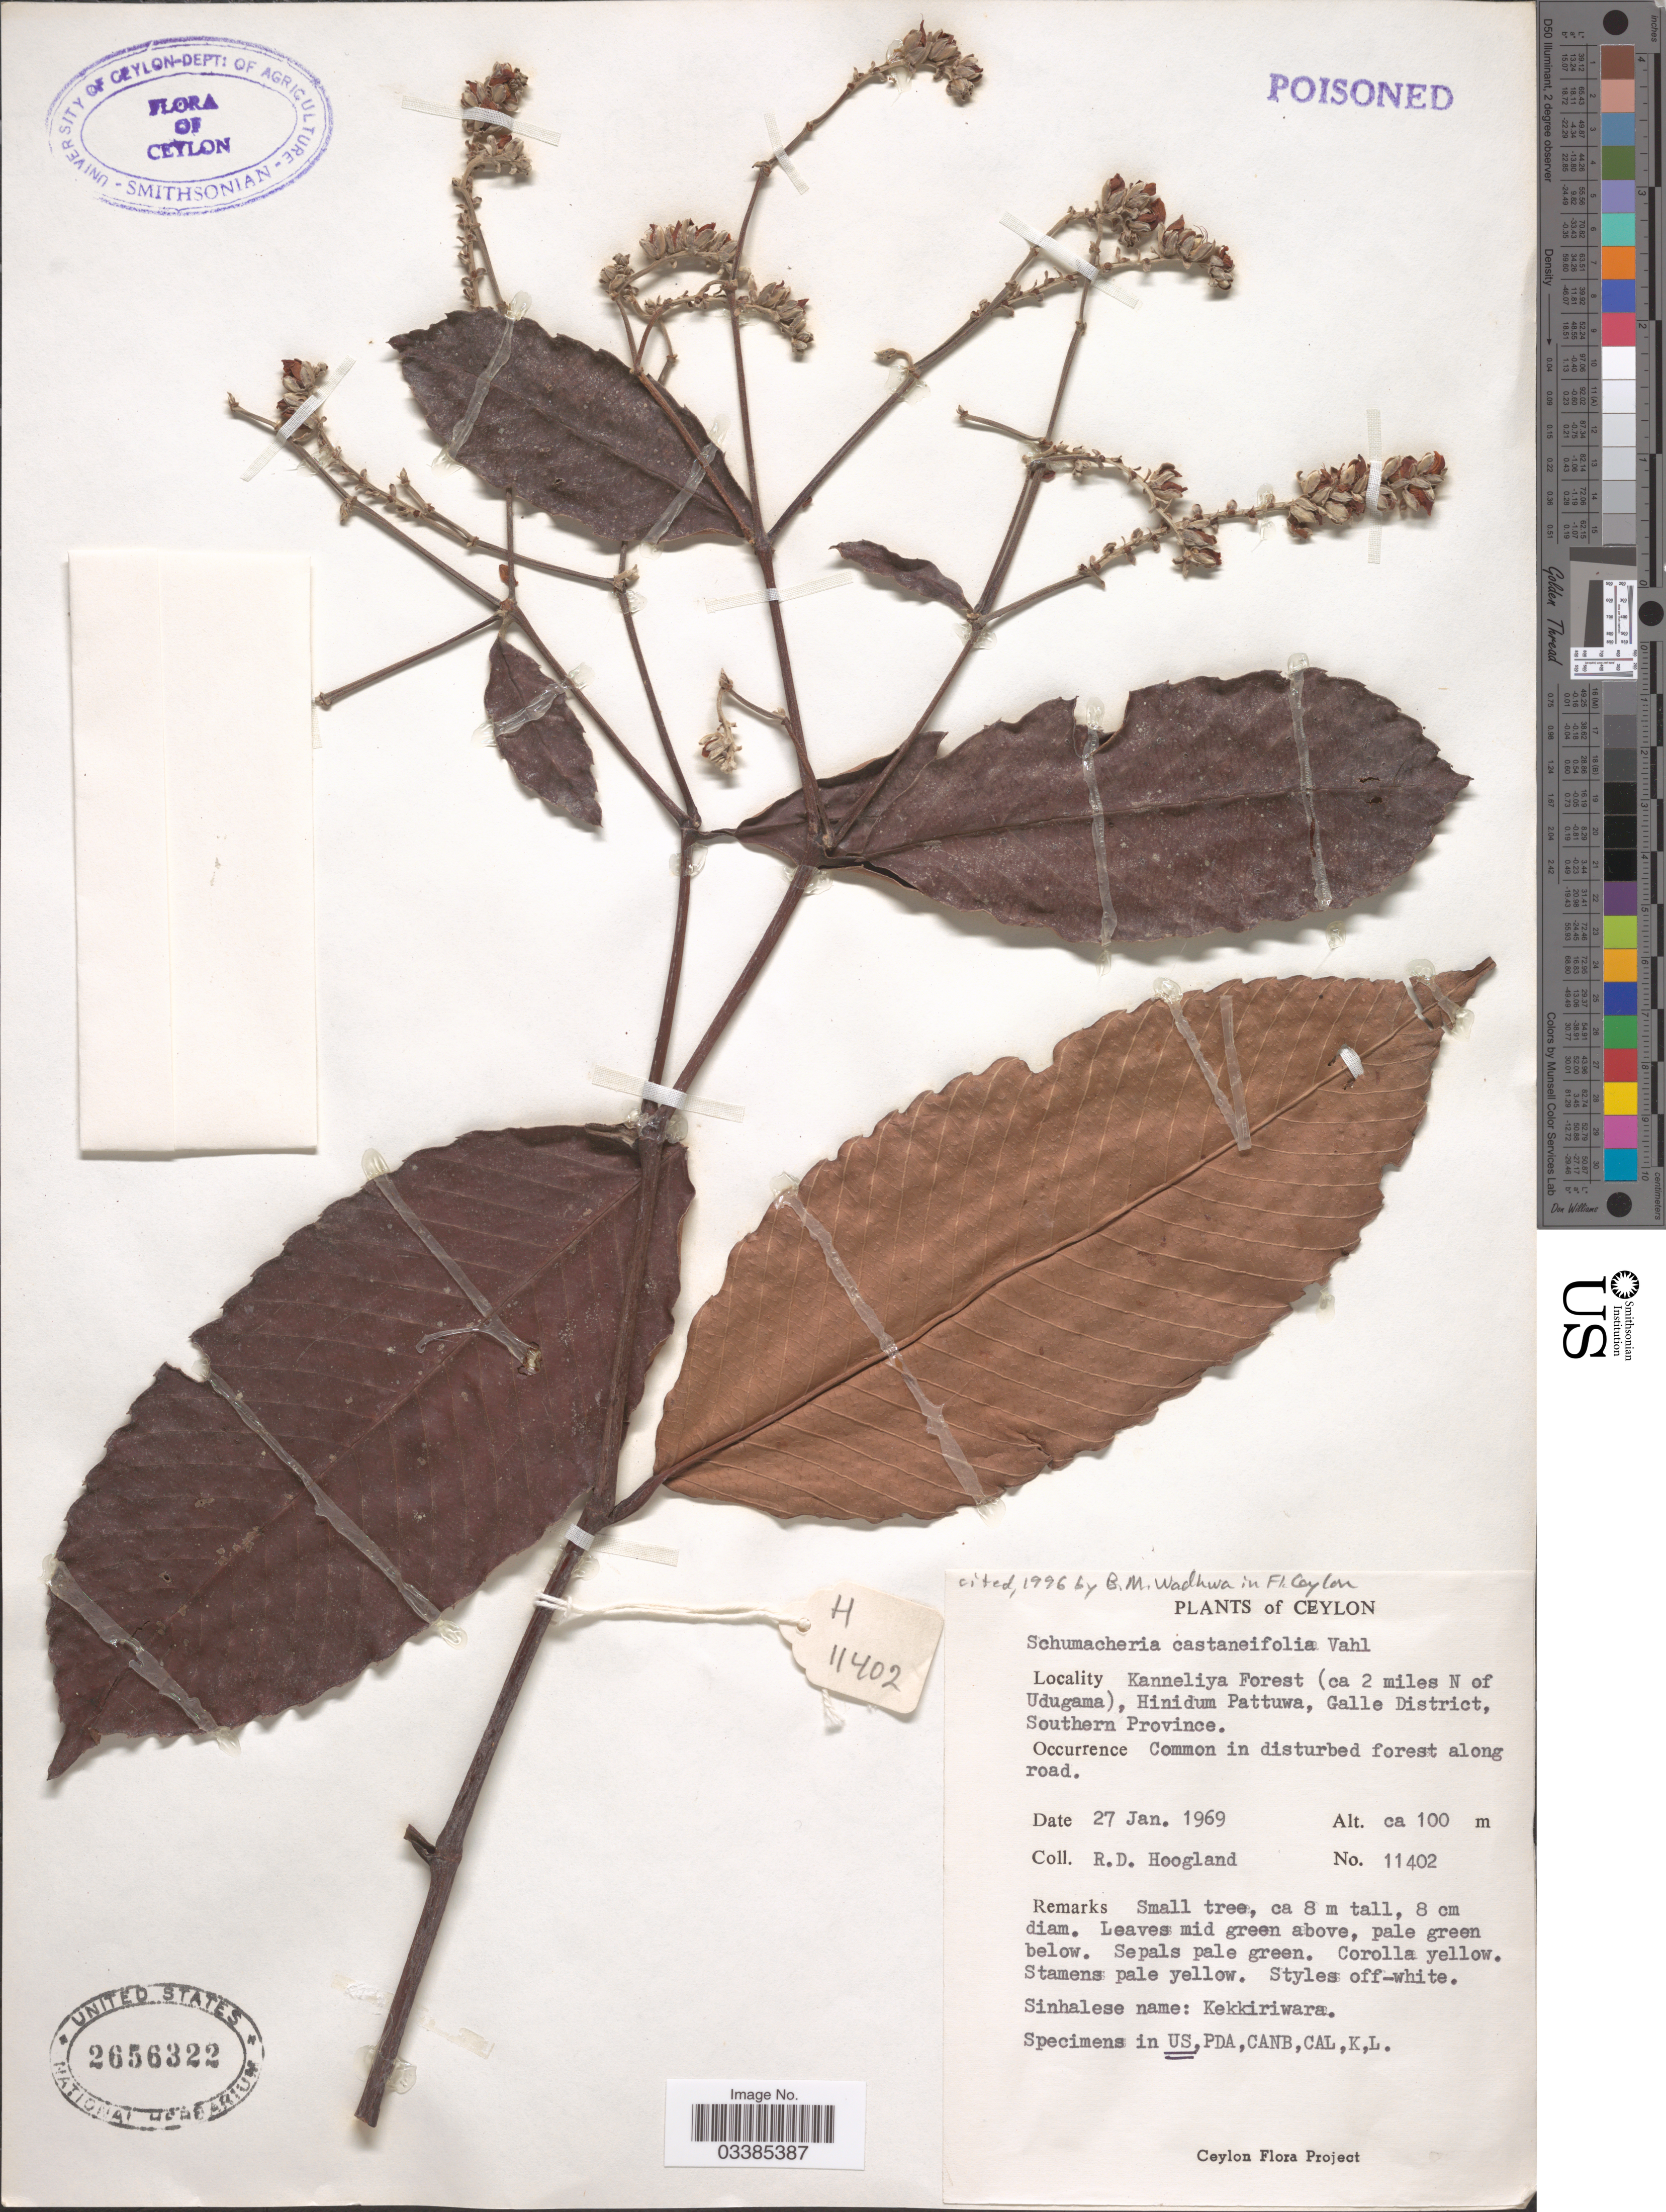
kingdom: Plantae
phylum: Tracheophyta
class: Magnoliopsida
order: Dilleniales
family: Dilleniaceae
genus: Schumacheria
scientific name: Schumacheria castaneifolia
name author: Vahl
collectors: R. D. Hoogland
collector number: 11402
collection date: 1969-01-27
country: Sri Lanka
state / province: Southern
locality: Ceylon. Kanneliya Forest (ca 2 miles N of Udugama), Hinidum Pattuwa, Galle District.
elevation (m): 100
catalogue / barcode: US 2656322